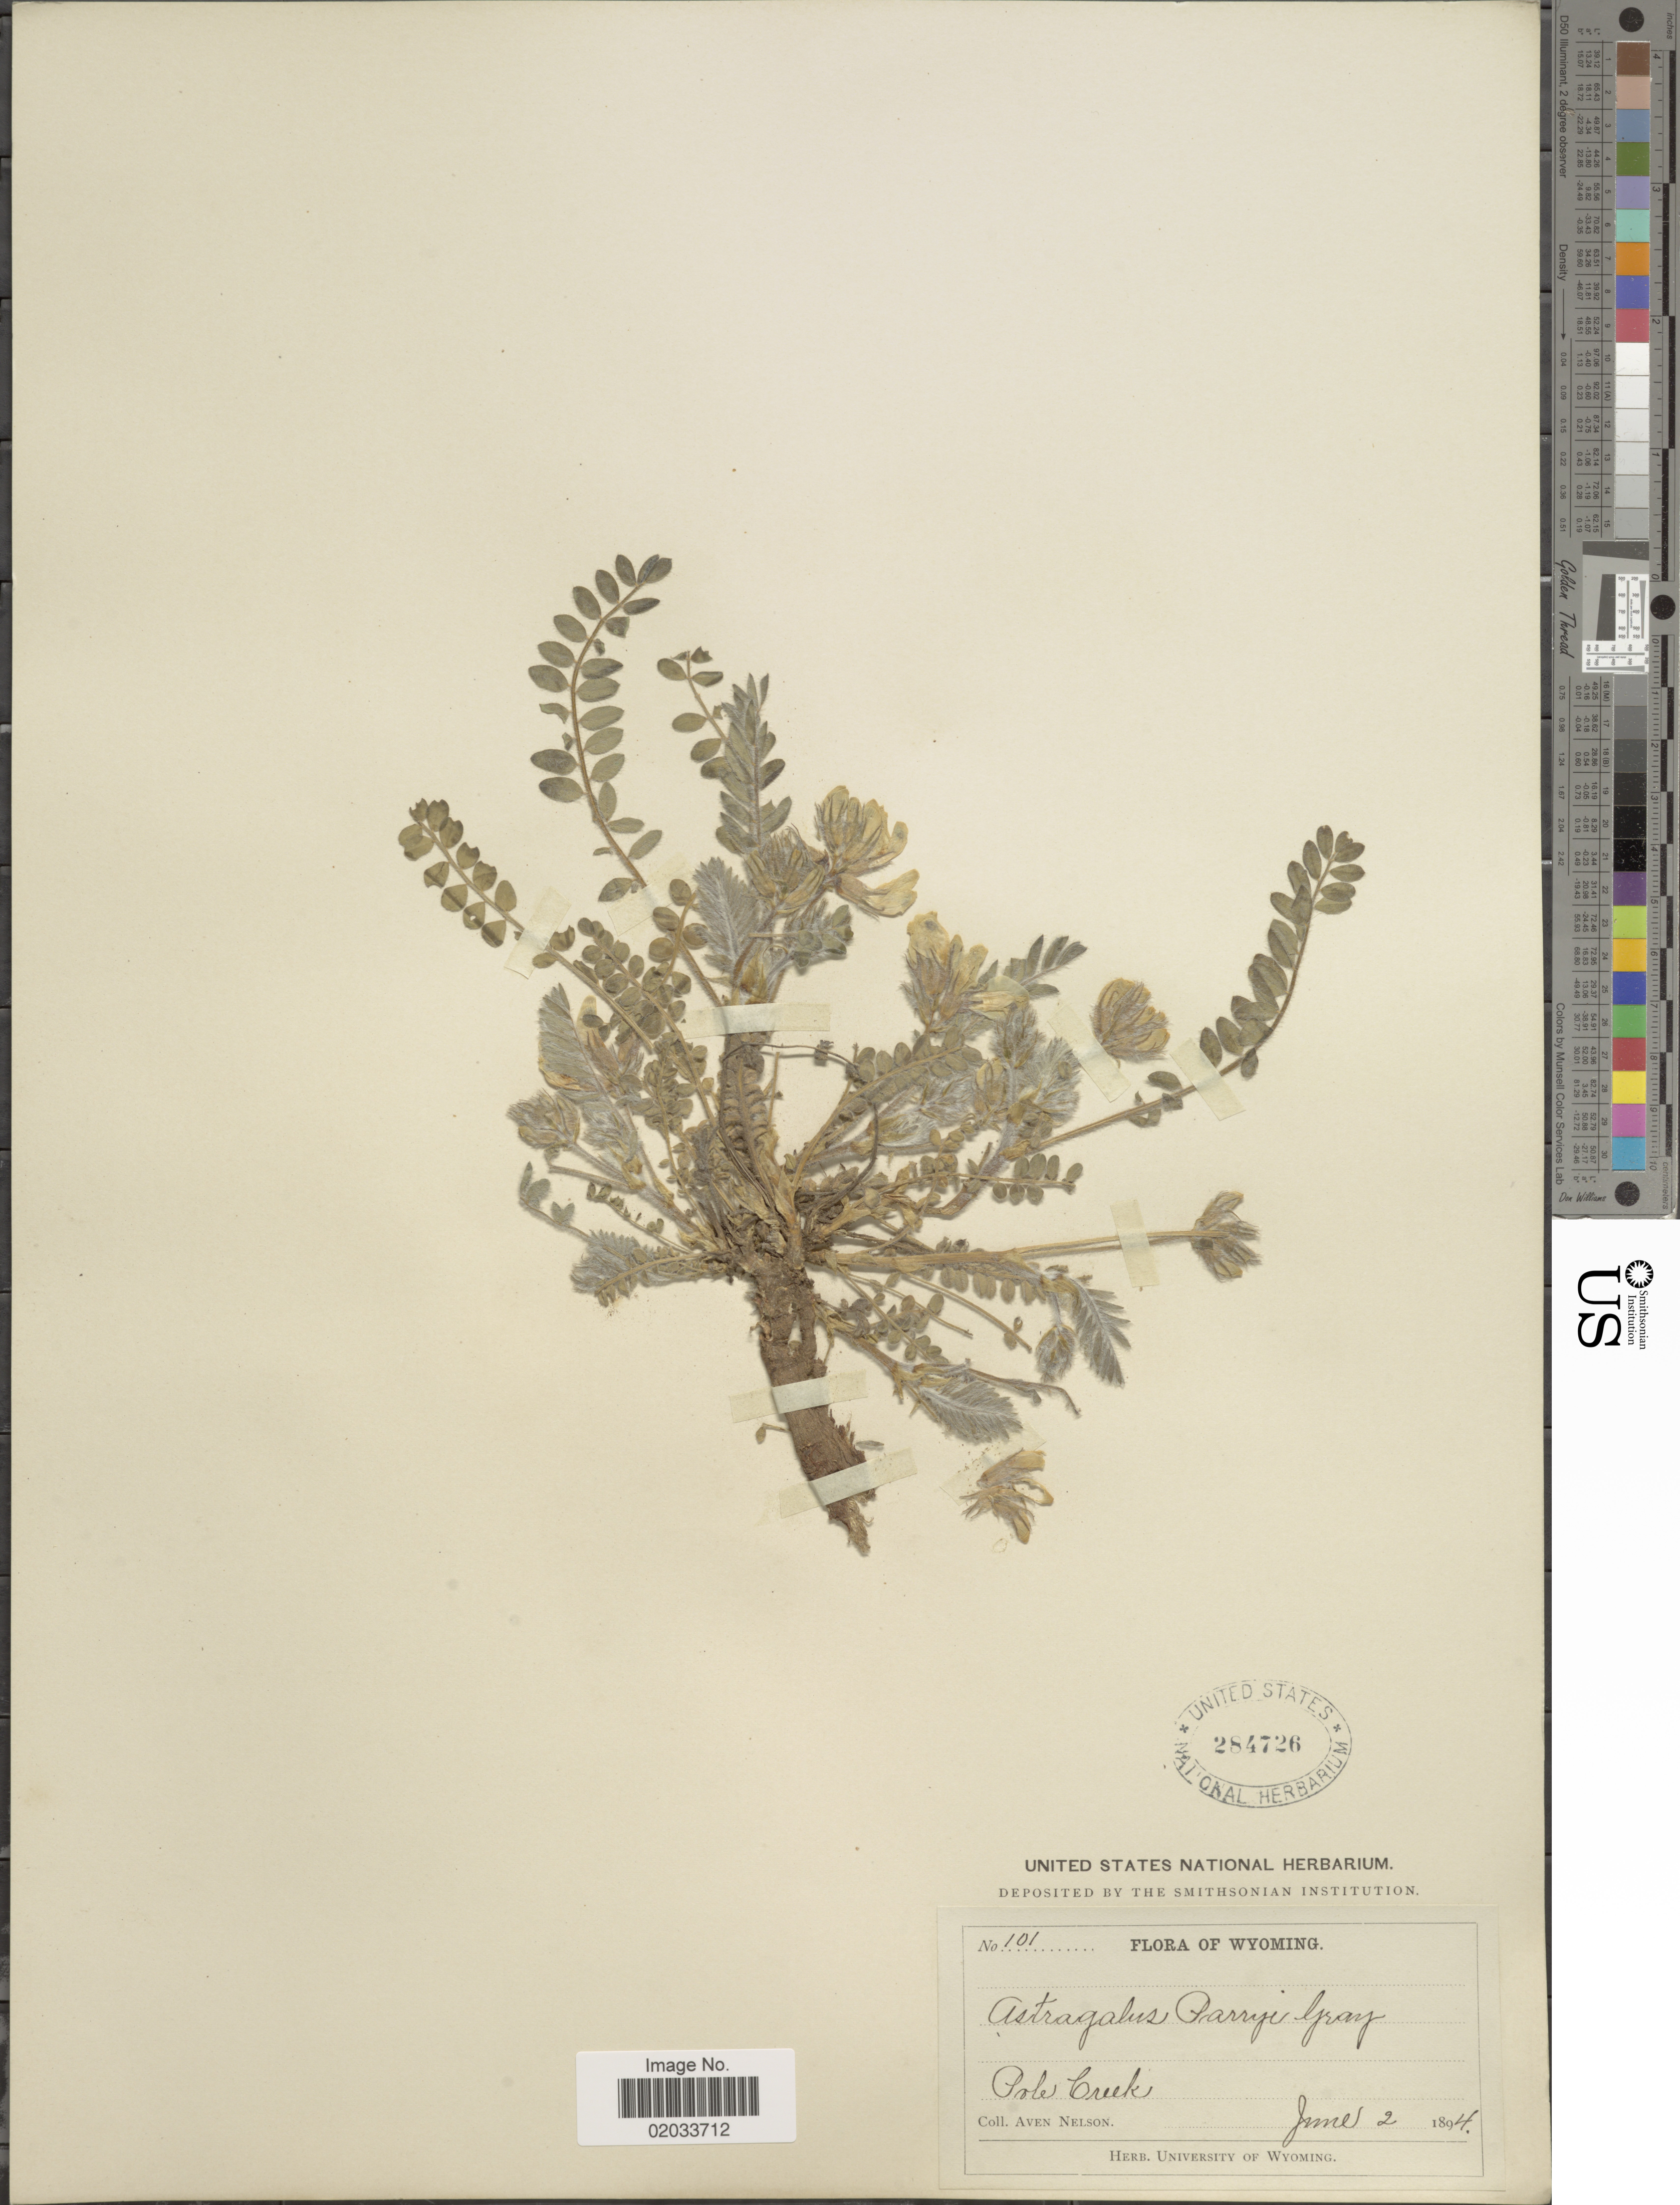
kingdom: Plantae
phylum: Tracheophyta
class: Magnoliopsida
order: Fabales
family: Fabaceae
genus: Astragalus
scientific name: Astragalus parryi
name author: A. Gray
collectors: A. Nelson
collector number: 101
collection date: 1894-06-02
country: United States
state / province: Wyoming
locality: Pole Creek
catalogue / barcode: US 284726